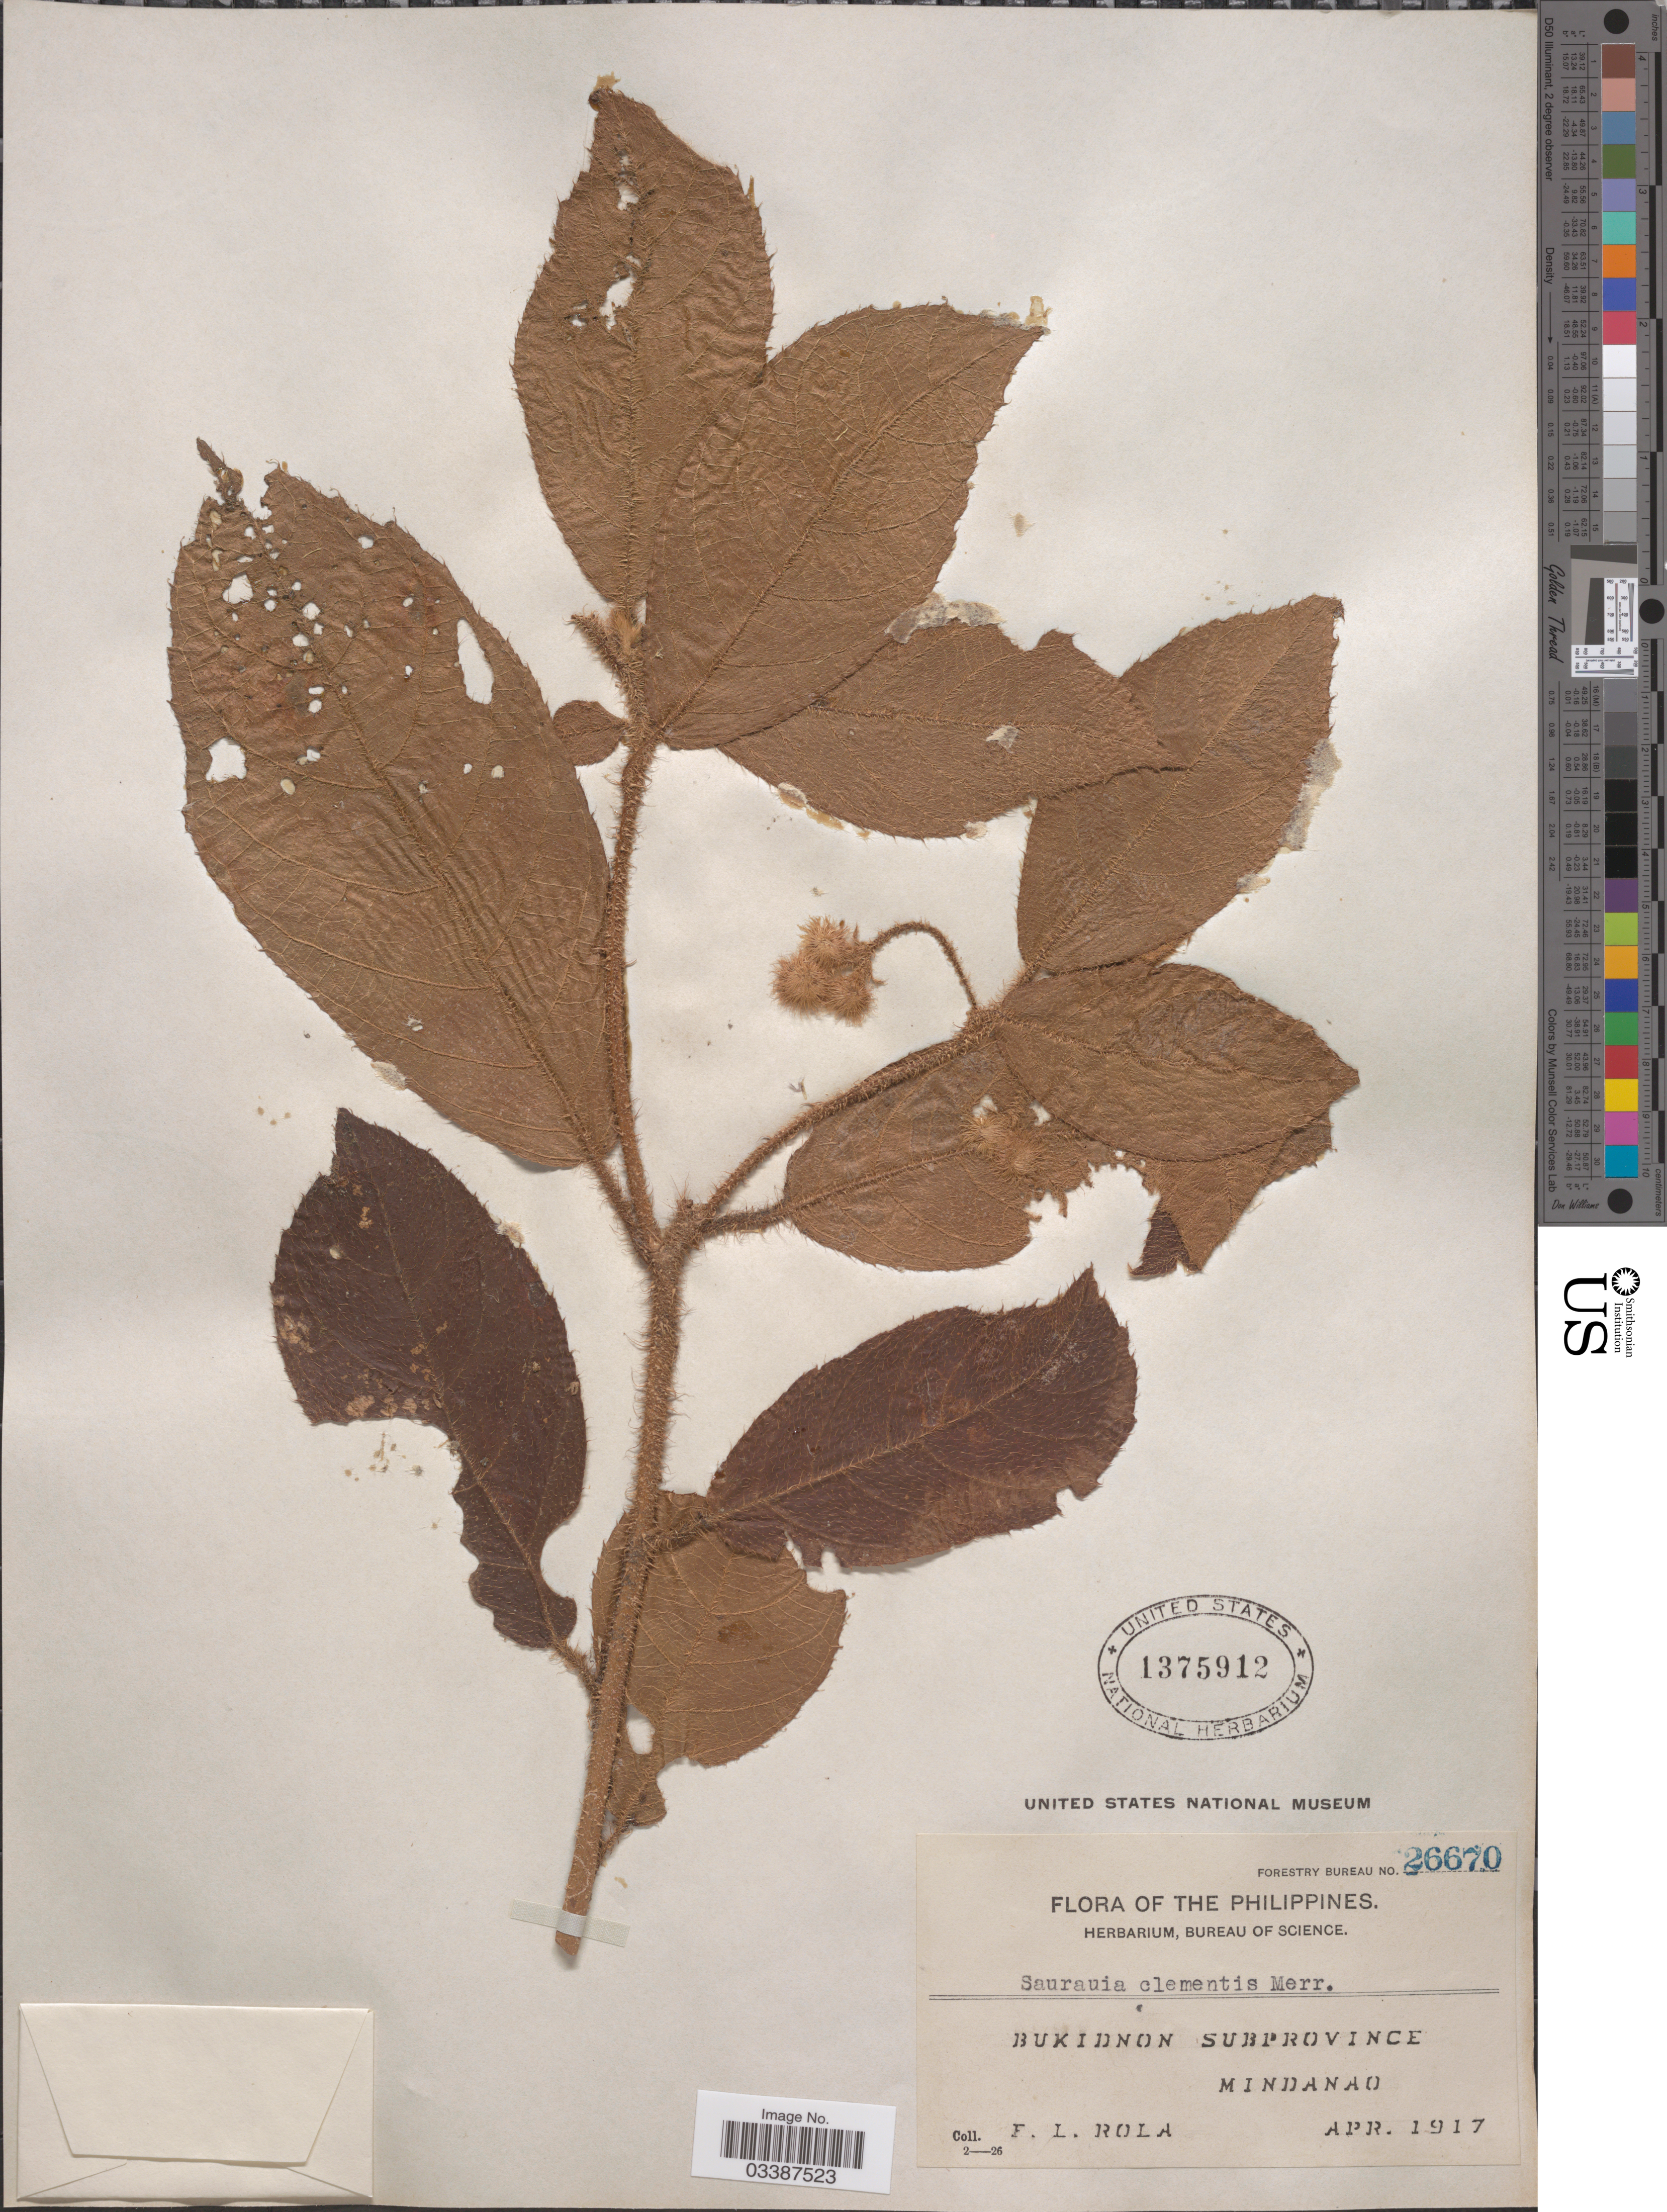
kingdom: Plantae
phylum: Tracheophyta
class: Magnoliopsida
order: Ericales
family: Actinidiaceae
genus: Saurauia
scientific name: Saurauia clementis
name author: Merr.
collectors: F. Rola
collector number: Forestry Bureau 26670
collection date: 1917-04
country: Philippines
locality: Bukidnon Subprovince, Mindanao.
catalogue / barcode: US 1375912